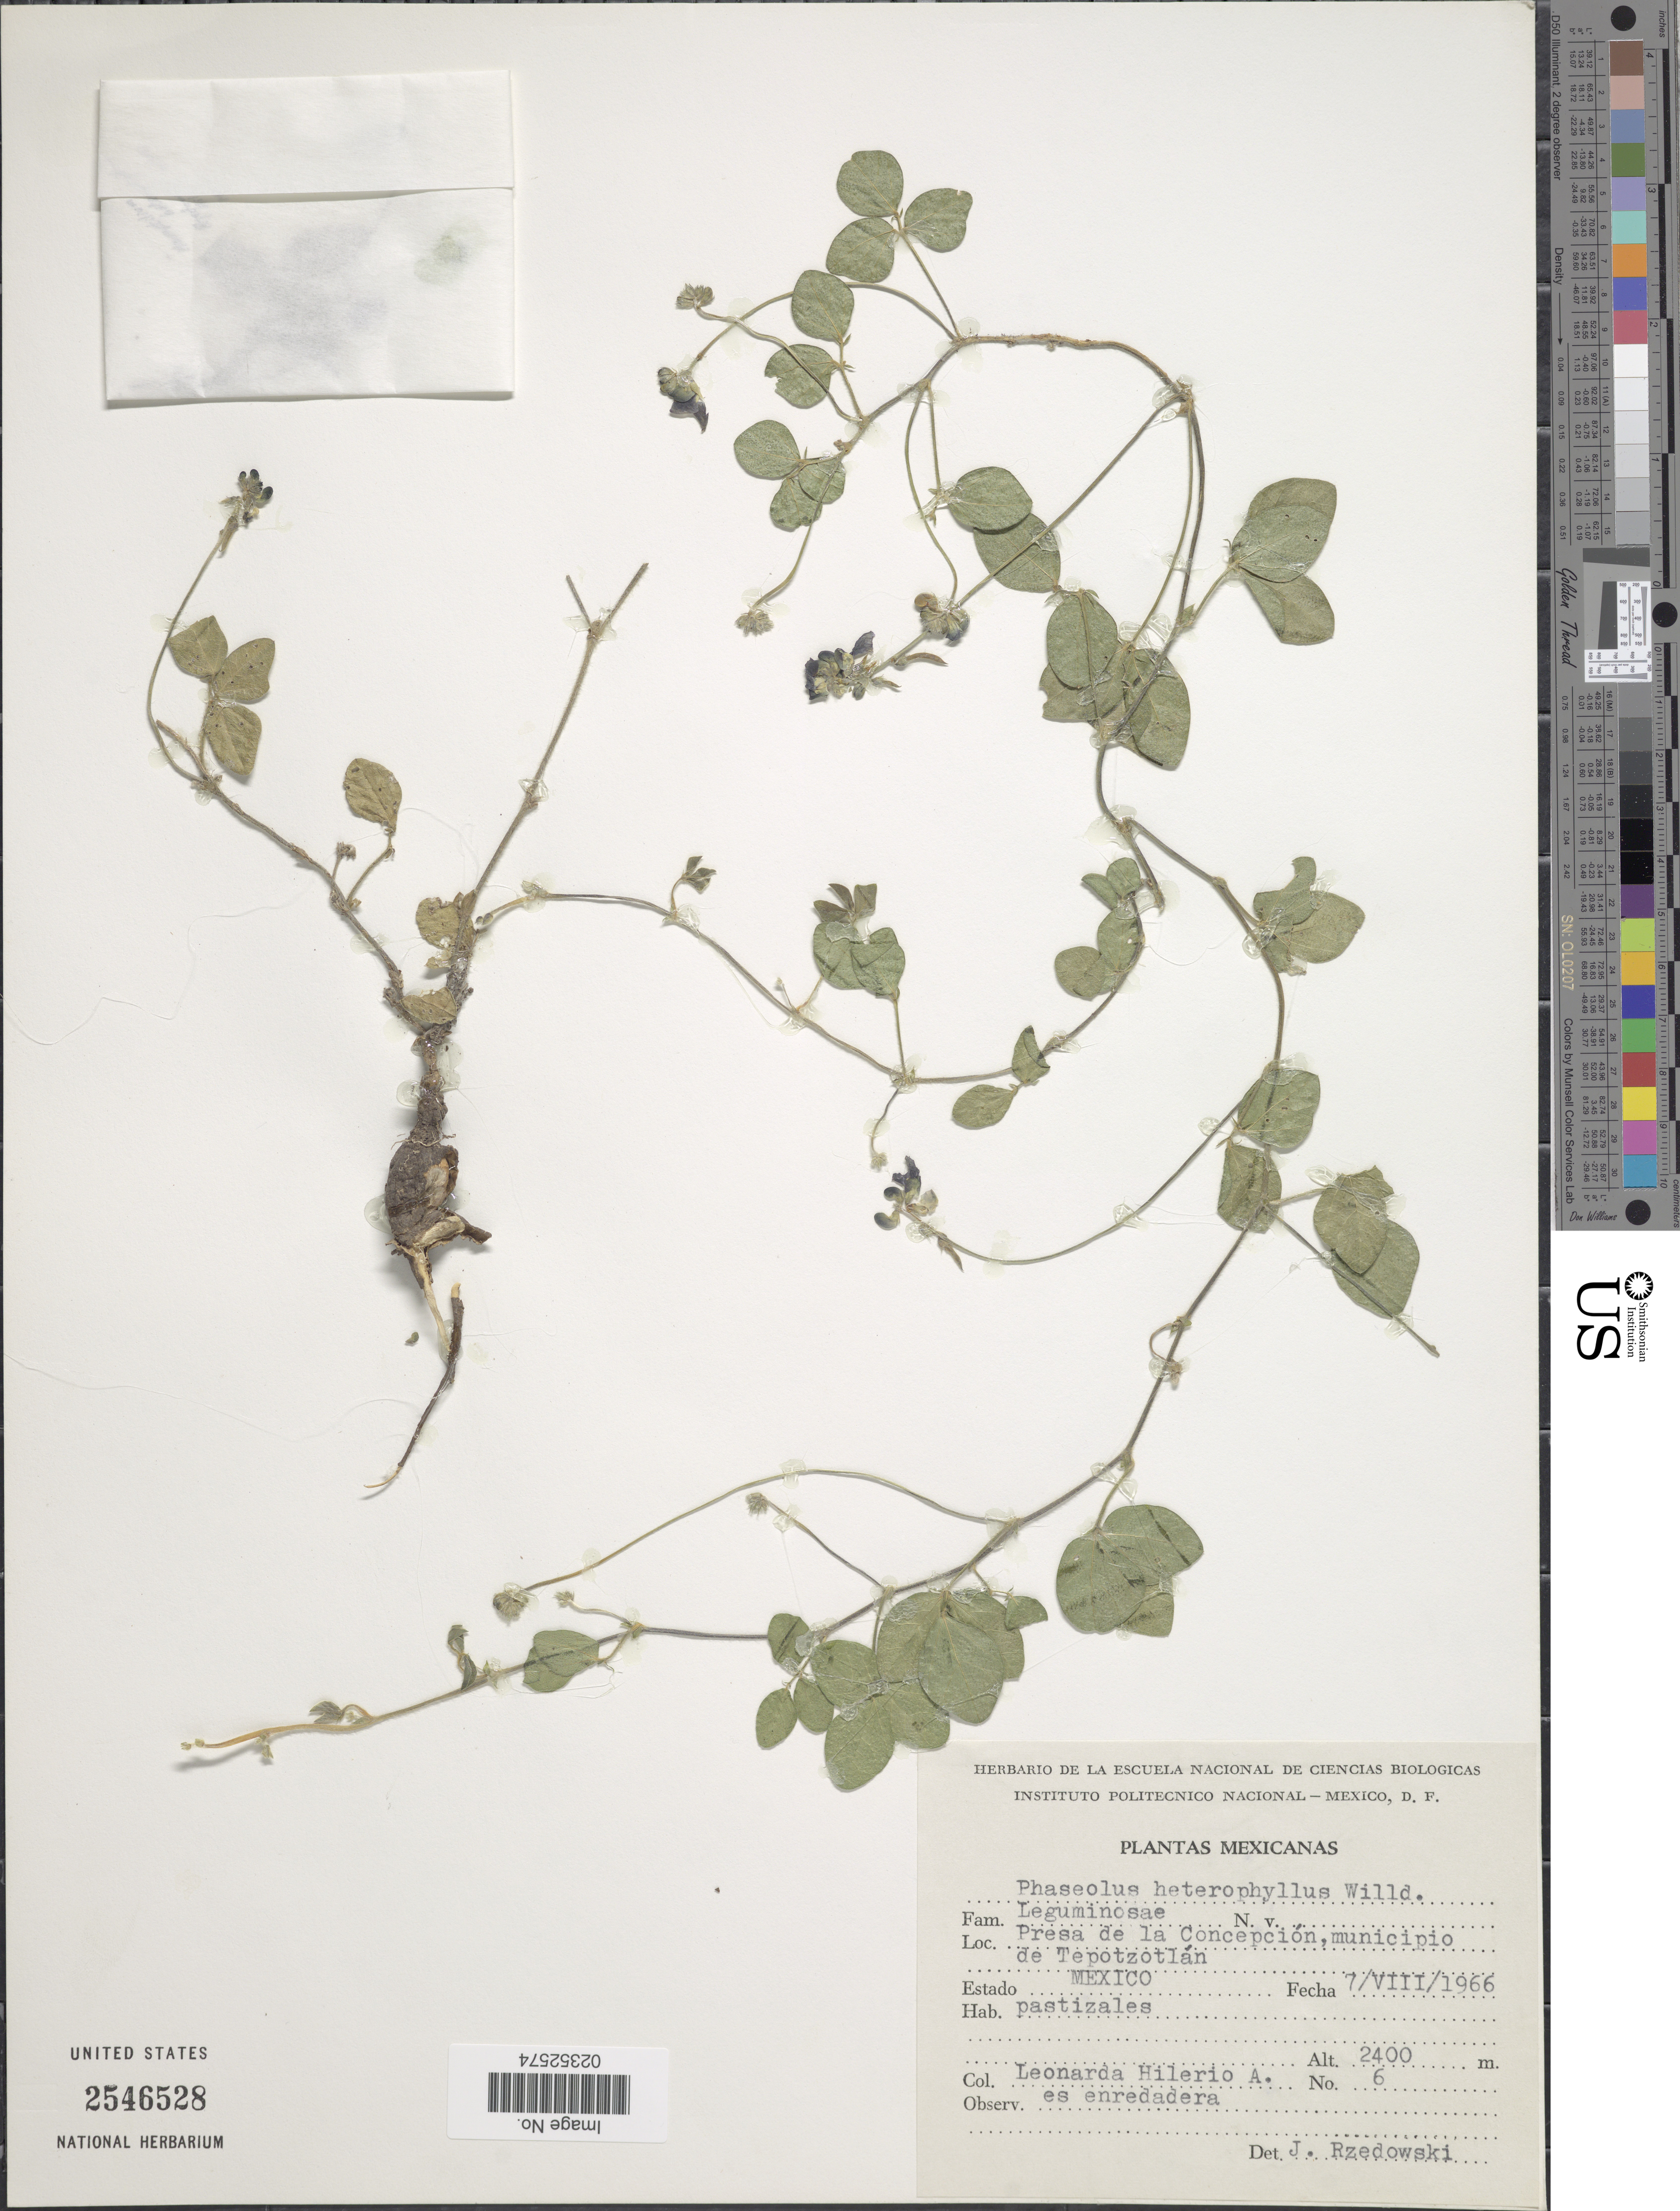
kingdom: Plantae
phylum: Tracheophyta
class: Magnoliopsida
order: Fabales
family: Fabaceae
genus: Macroptilium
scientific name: Macroptilium gibbosifolium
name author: (Ortega) A. Delgado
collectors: Hilerio A., L.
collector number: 6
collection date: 1966-08-07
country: Mexico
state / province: México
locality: Presa de la Concepcion, municipio de Tepotzotlan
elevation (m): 2400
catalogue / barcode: US 2546528